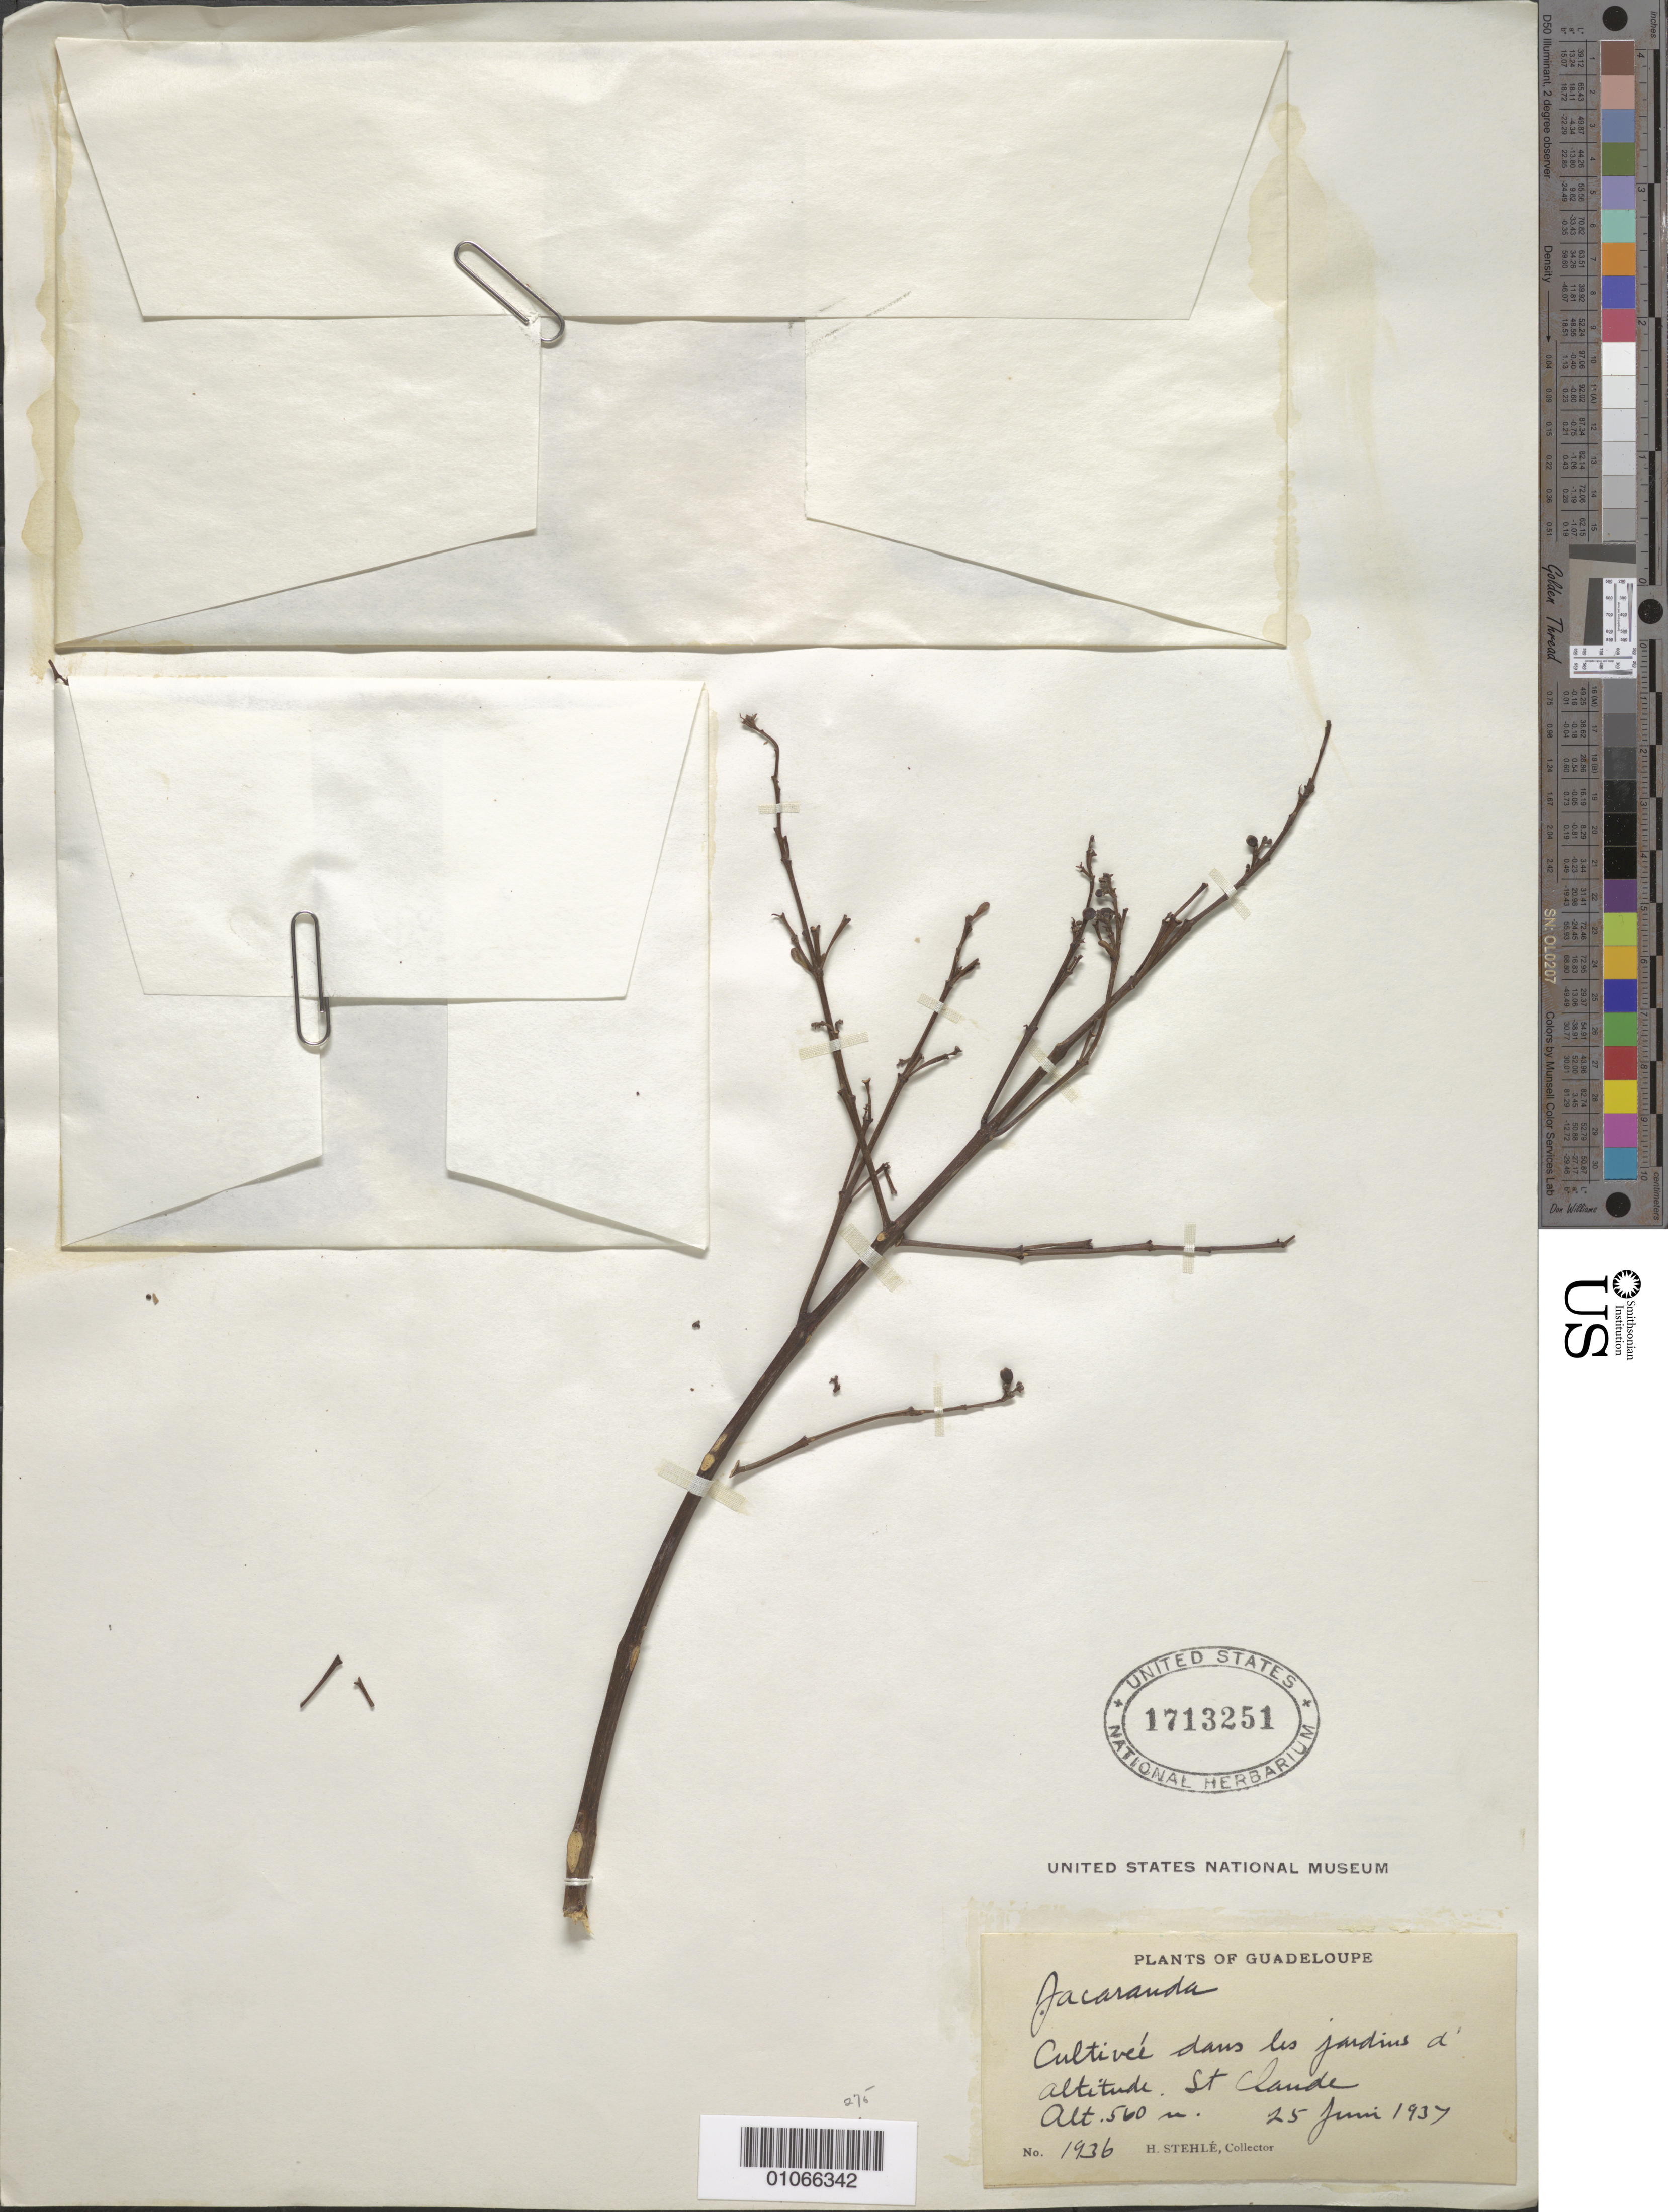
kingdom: Plantae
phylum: Tracheophyta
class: Magnoliopsida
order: Lamiales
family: Bignoniaceae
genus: Jacaranda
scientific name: Jacaranda sp.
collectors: H. Stehlé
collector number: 1936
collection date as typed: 25 Jun 1937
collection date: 1937-06-25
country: Guadeloupe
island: Basse Terre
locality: St. Claude gardens.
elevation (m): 560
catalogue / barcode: US 1713251